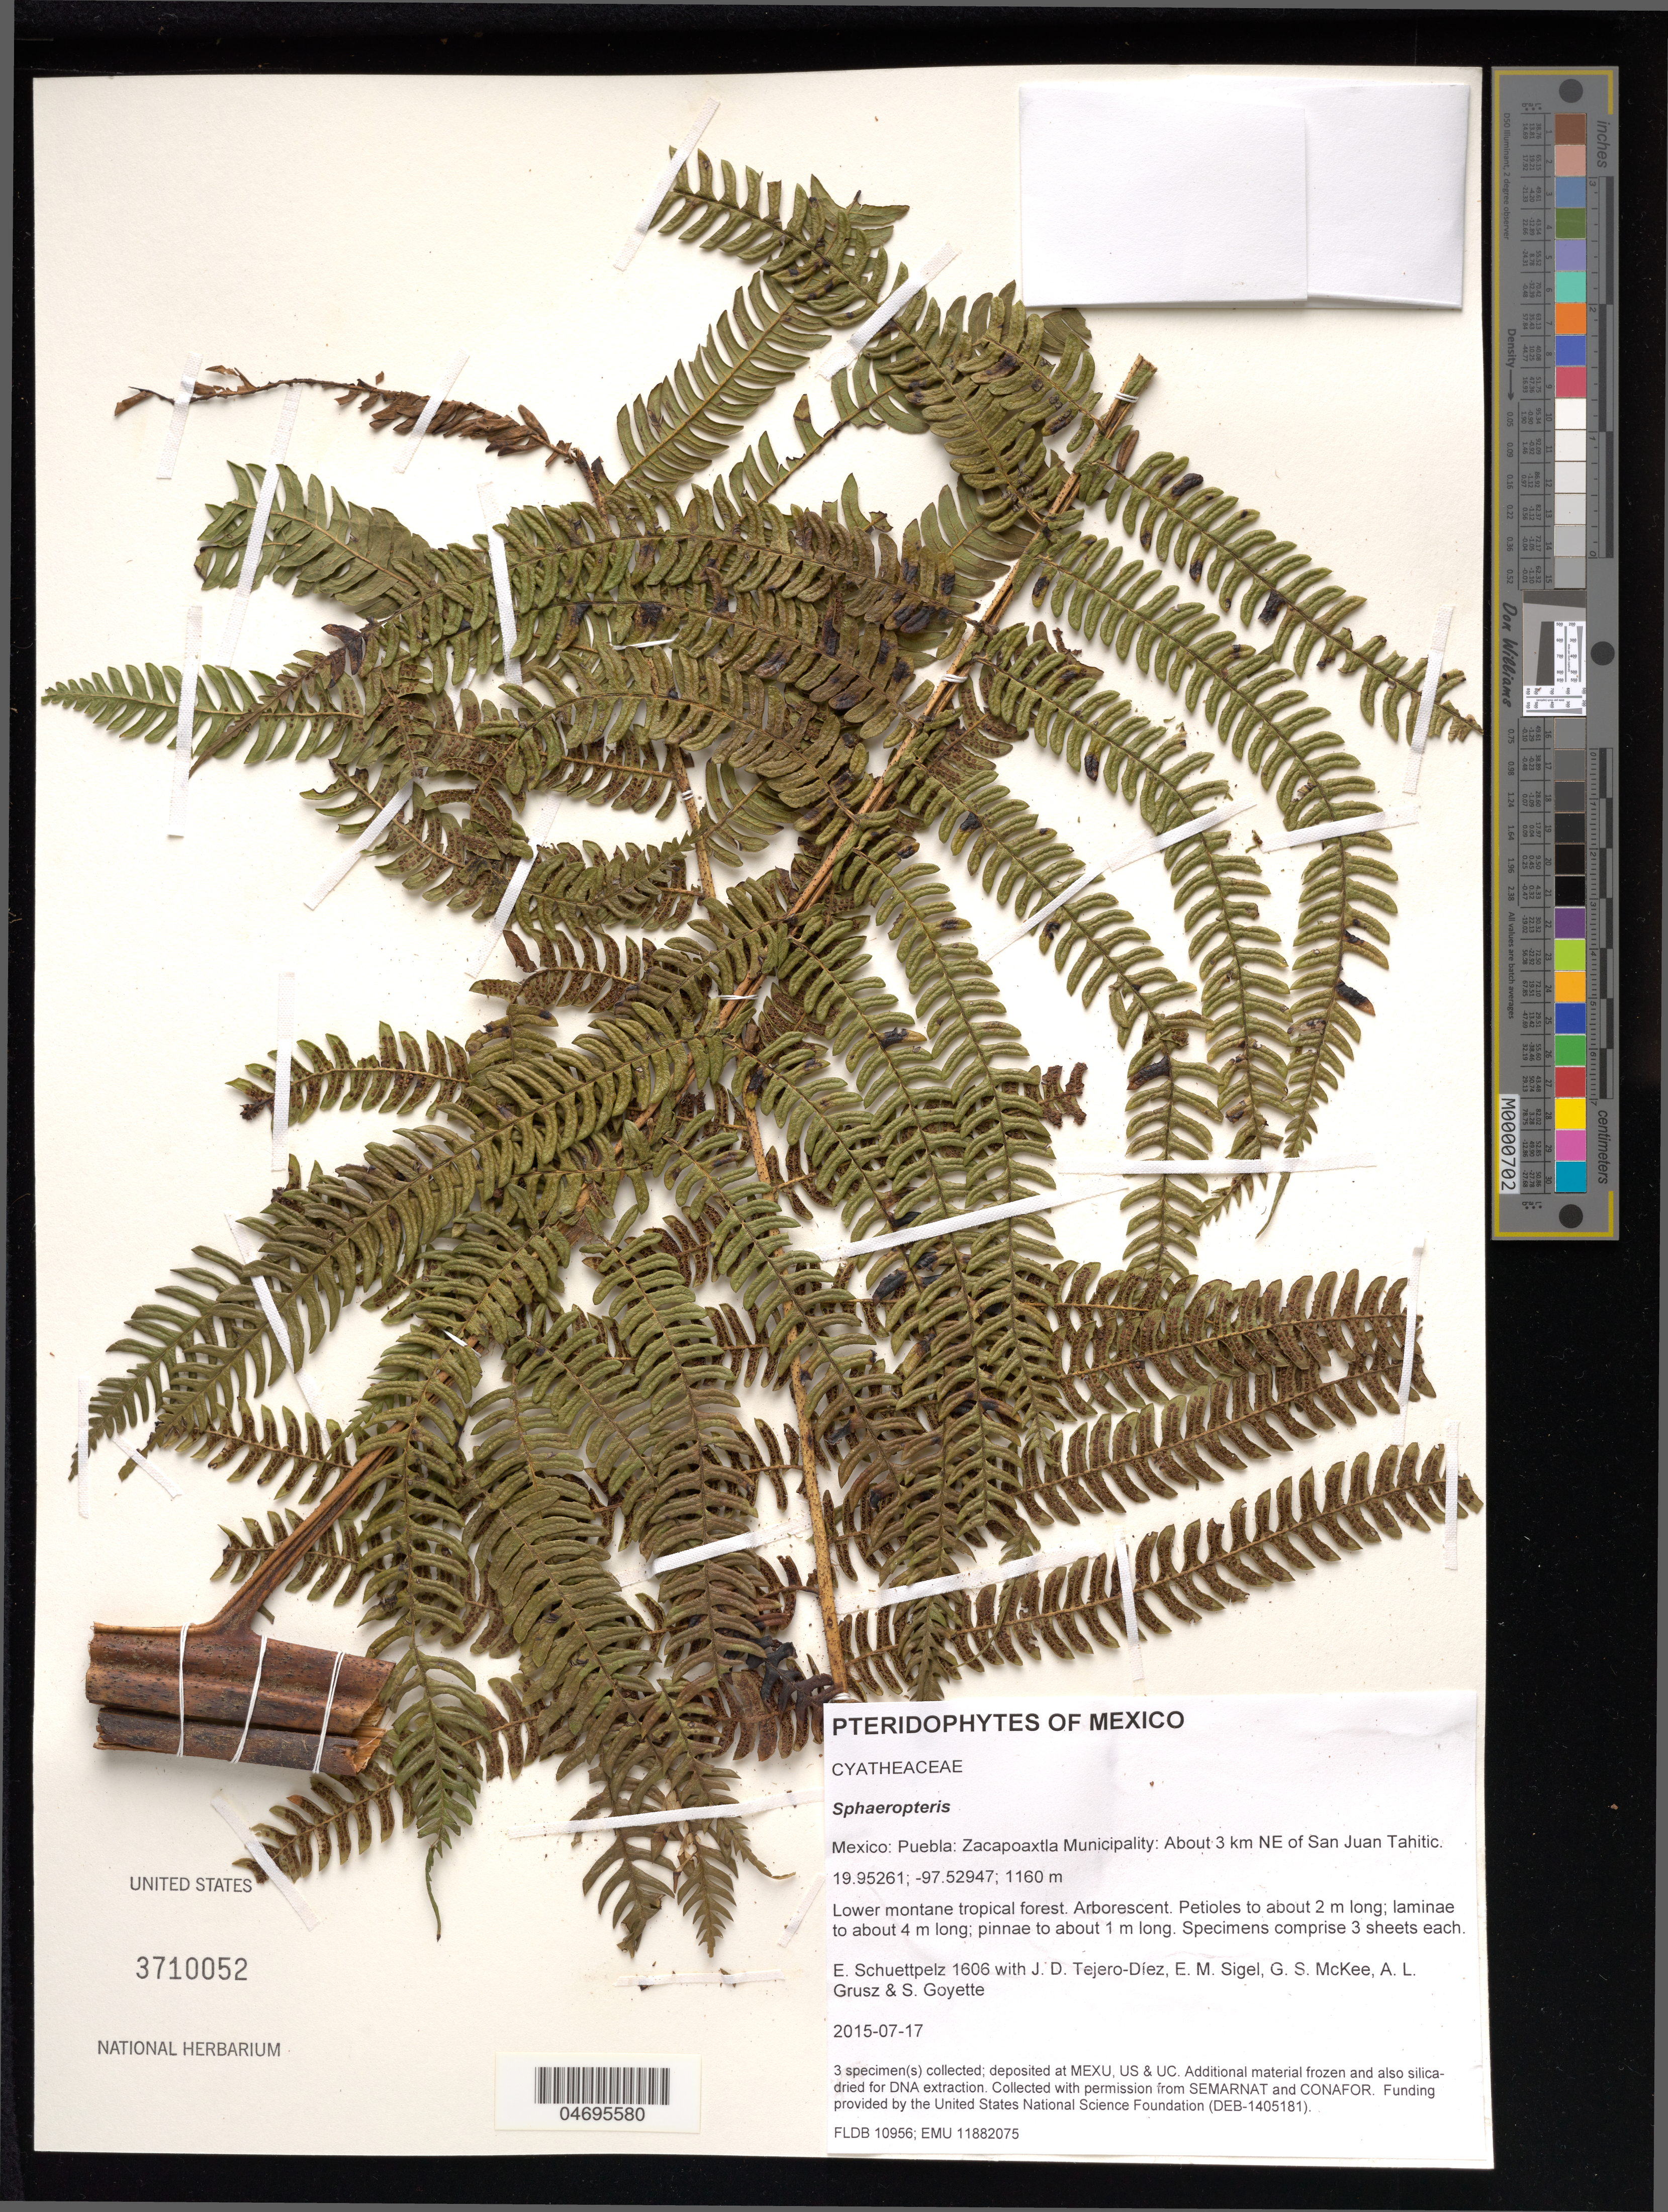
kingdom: Plantae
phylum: Tracheophyta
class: Polypodiopsida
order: Cyatheales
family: Cyatheaceae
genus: Sphaeropteris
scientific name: Sphaeropteris sp.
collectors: E. Schuettpelz, D. Tejero-Díez, E. M. Sigel, G. S. McKee & A. Grusz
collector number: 1606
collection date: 2015-07-17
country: Mexico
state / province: Puebla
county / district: Zacapoaxtla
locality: About 3 km NE of San Juan Tahitic.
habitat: Lower montane tropical forest.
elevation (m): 1160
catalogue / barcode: US 3710052